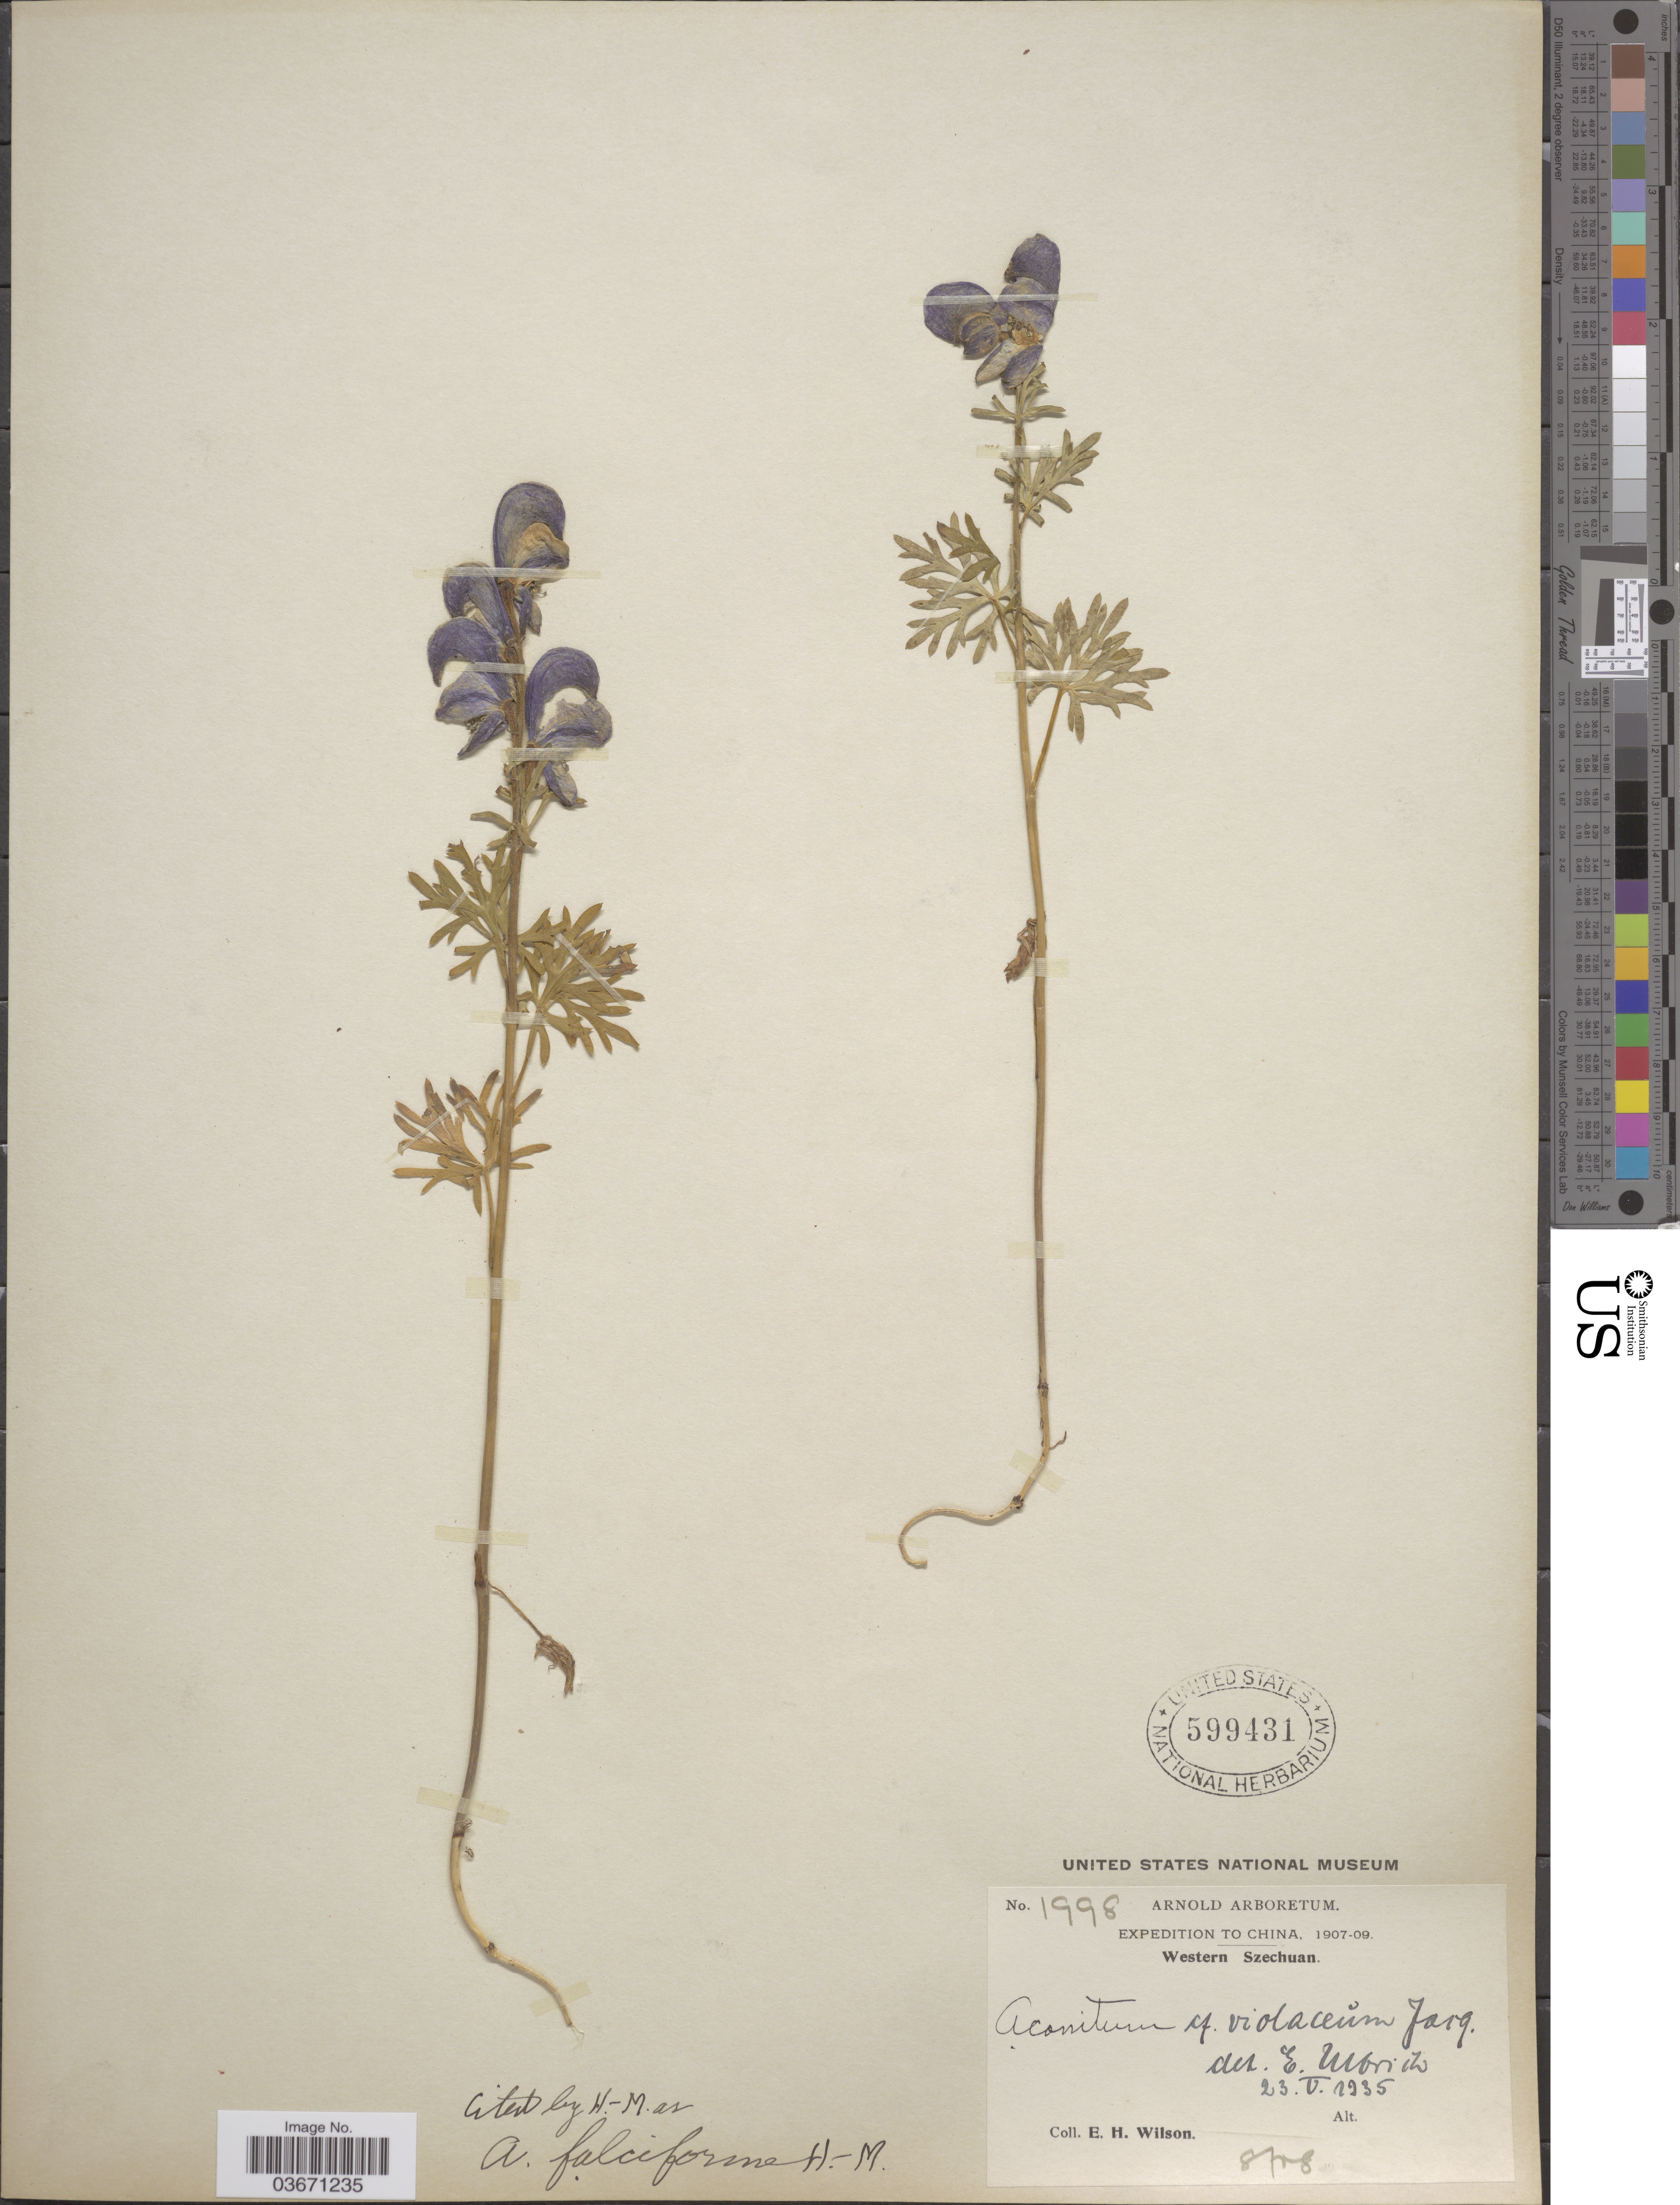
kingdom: Plantae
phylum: Tracheophyta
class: Magnoliopsida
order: Ranunculales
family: Ranunculaceae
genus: Aconitum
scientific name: Aconitum falciforme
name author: Hand.-Mazz.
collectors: E. Wilson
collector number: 1998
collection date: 1908-08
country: China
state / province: Sichuan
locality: Western Szechuan.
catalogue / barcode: US 599431